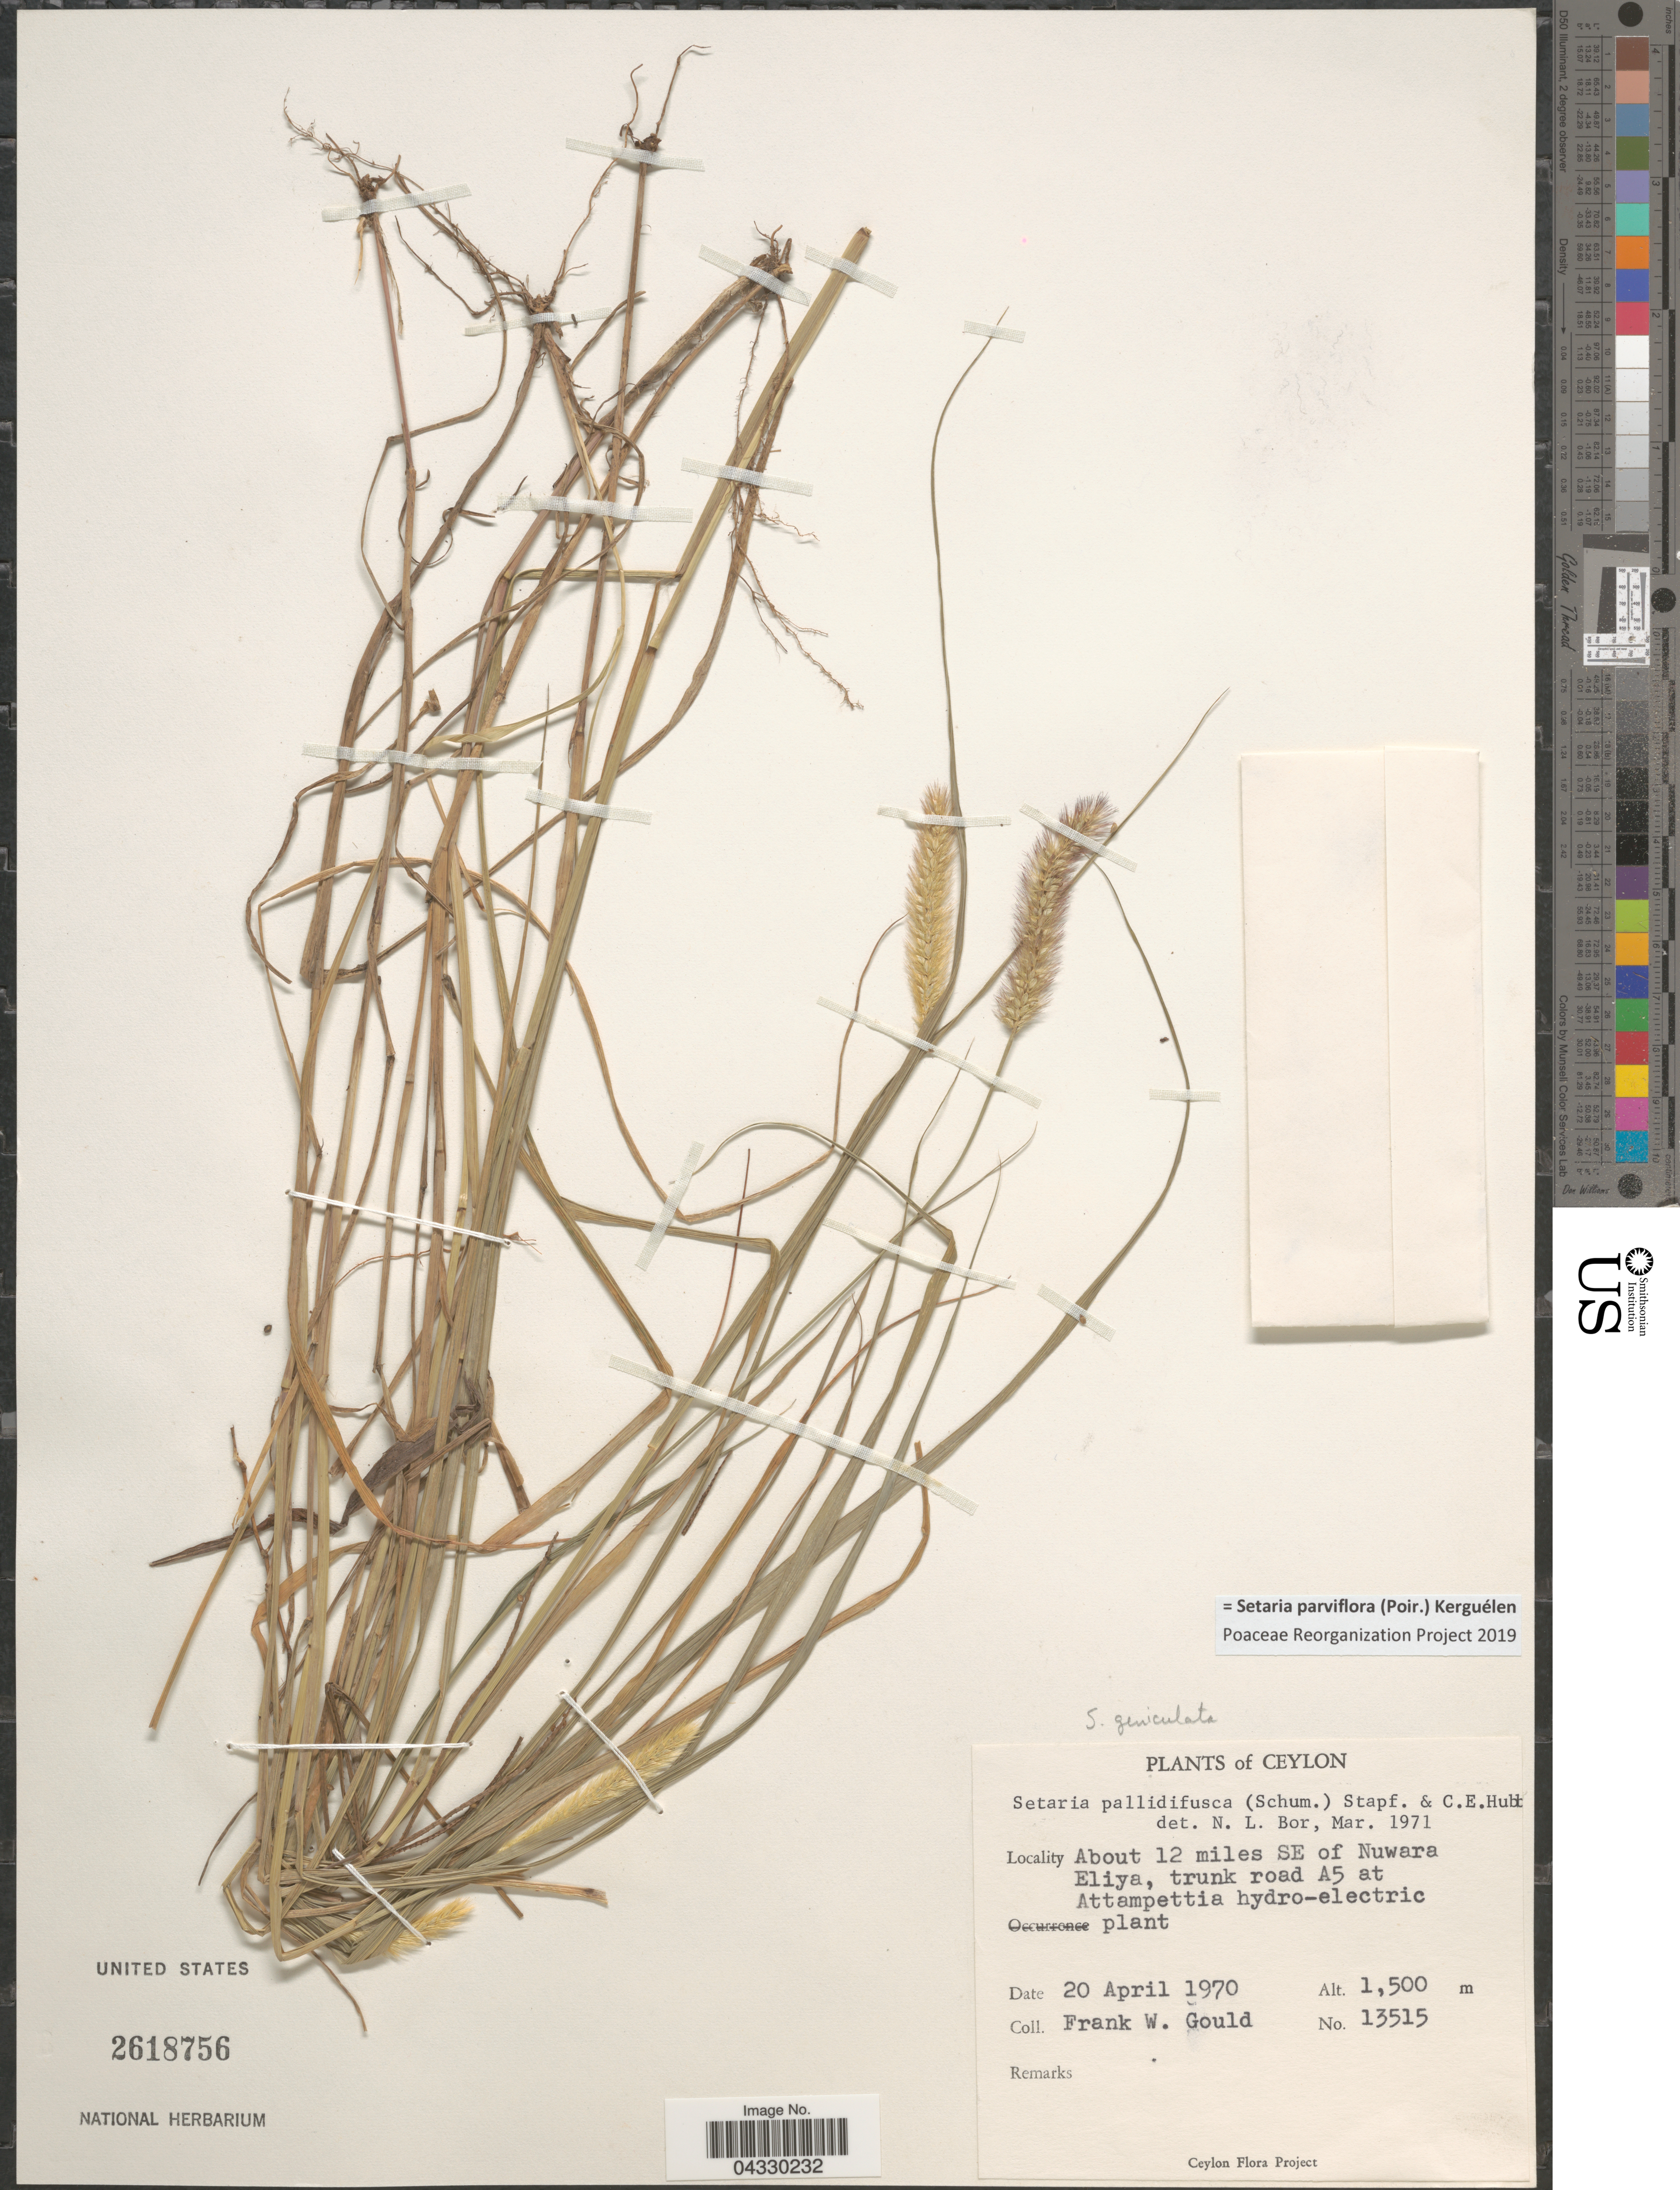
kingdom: Plantae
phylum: Tracheophyta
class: Liliopsida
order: Poales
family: Poaceae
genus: Setaria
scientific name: Setaria parviflora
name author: (Poir.) Kerguélen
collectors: F. W. Gould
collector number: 13515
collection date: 1970-04-20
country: Sri Lanka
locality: Ceylon. About 12 miles SE of Nuwara Eliya, trunk road A5 at Attampettia hydro-electric plant.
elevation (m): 1500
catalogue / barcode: US 2618756